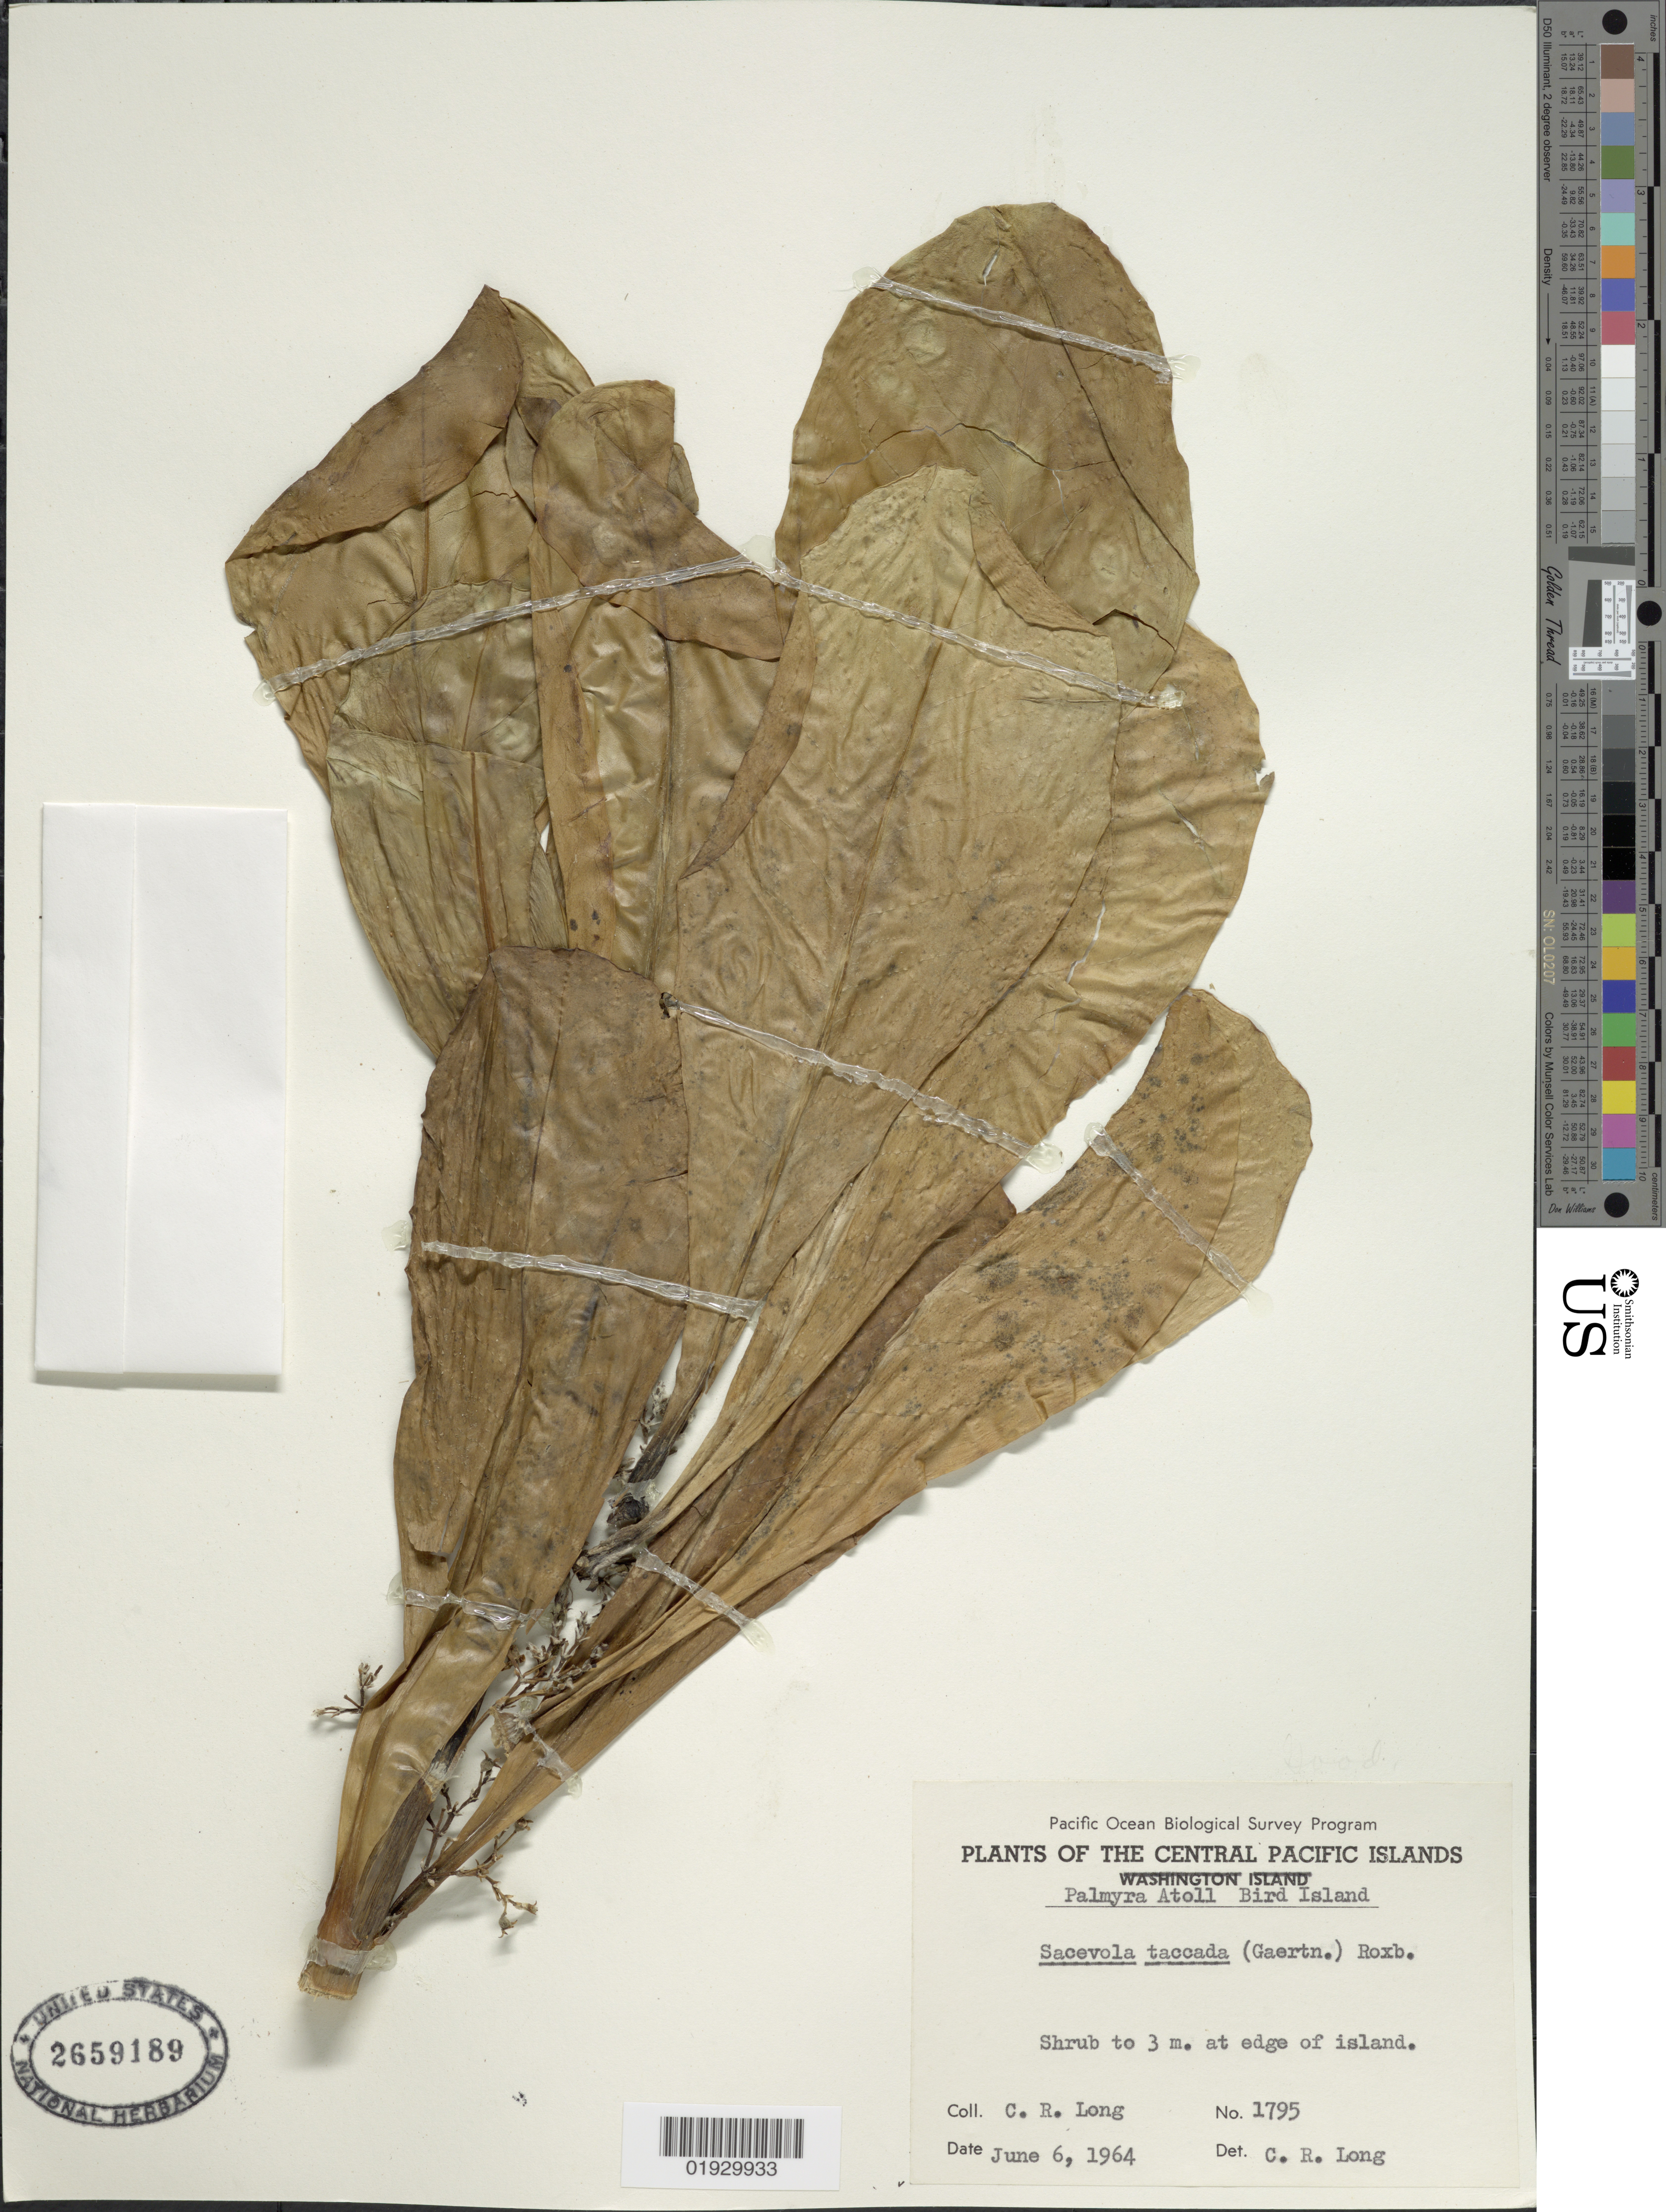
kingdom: Plantae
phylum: Tracheophyta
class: Magnoliopsida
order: Asterales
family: Goodeniaceae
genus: Scaevola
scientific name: Scaevola taccada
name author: (Gaertn.) Roxb.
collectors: C. R. Long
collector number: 1795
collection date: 1964-06-06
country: U.S. Administered Pacific Islands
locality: Palmyra Atoll. Bird Island. Central Pacific Islands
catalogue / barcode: US 2659189